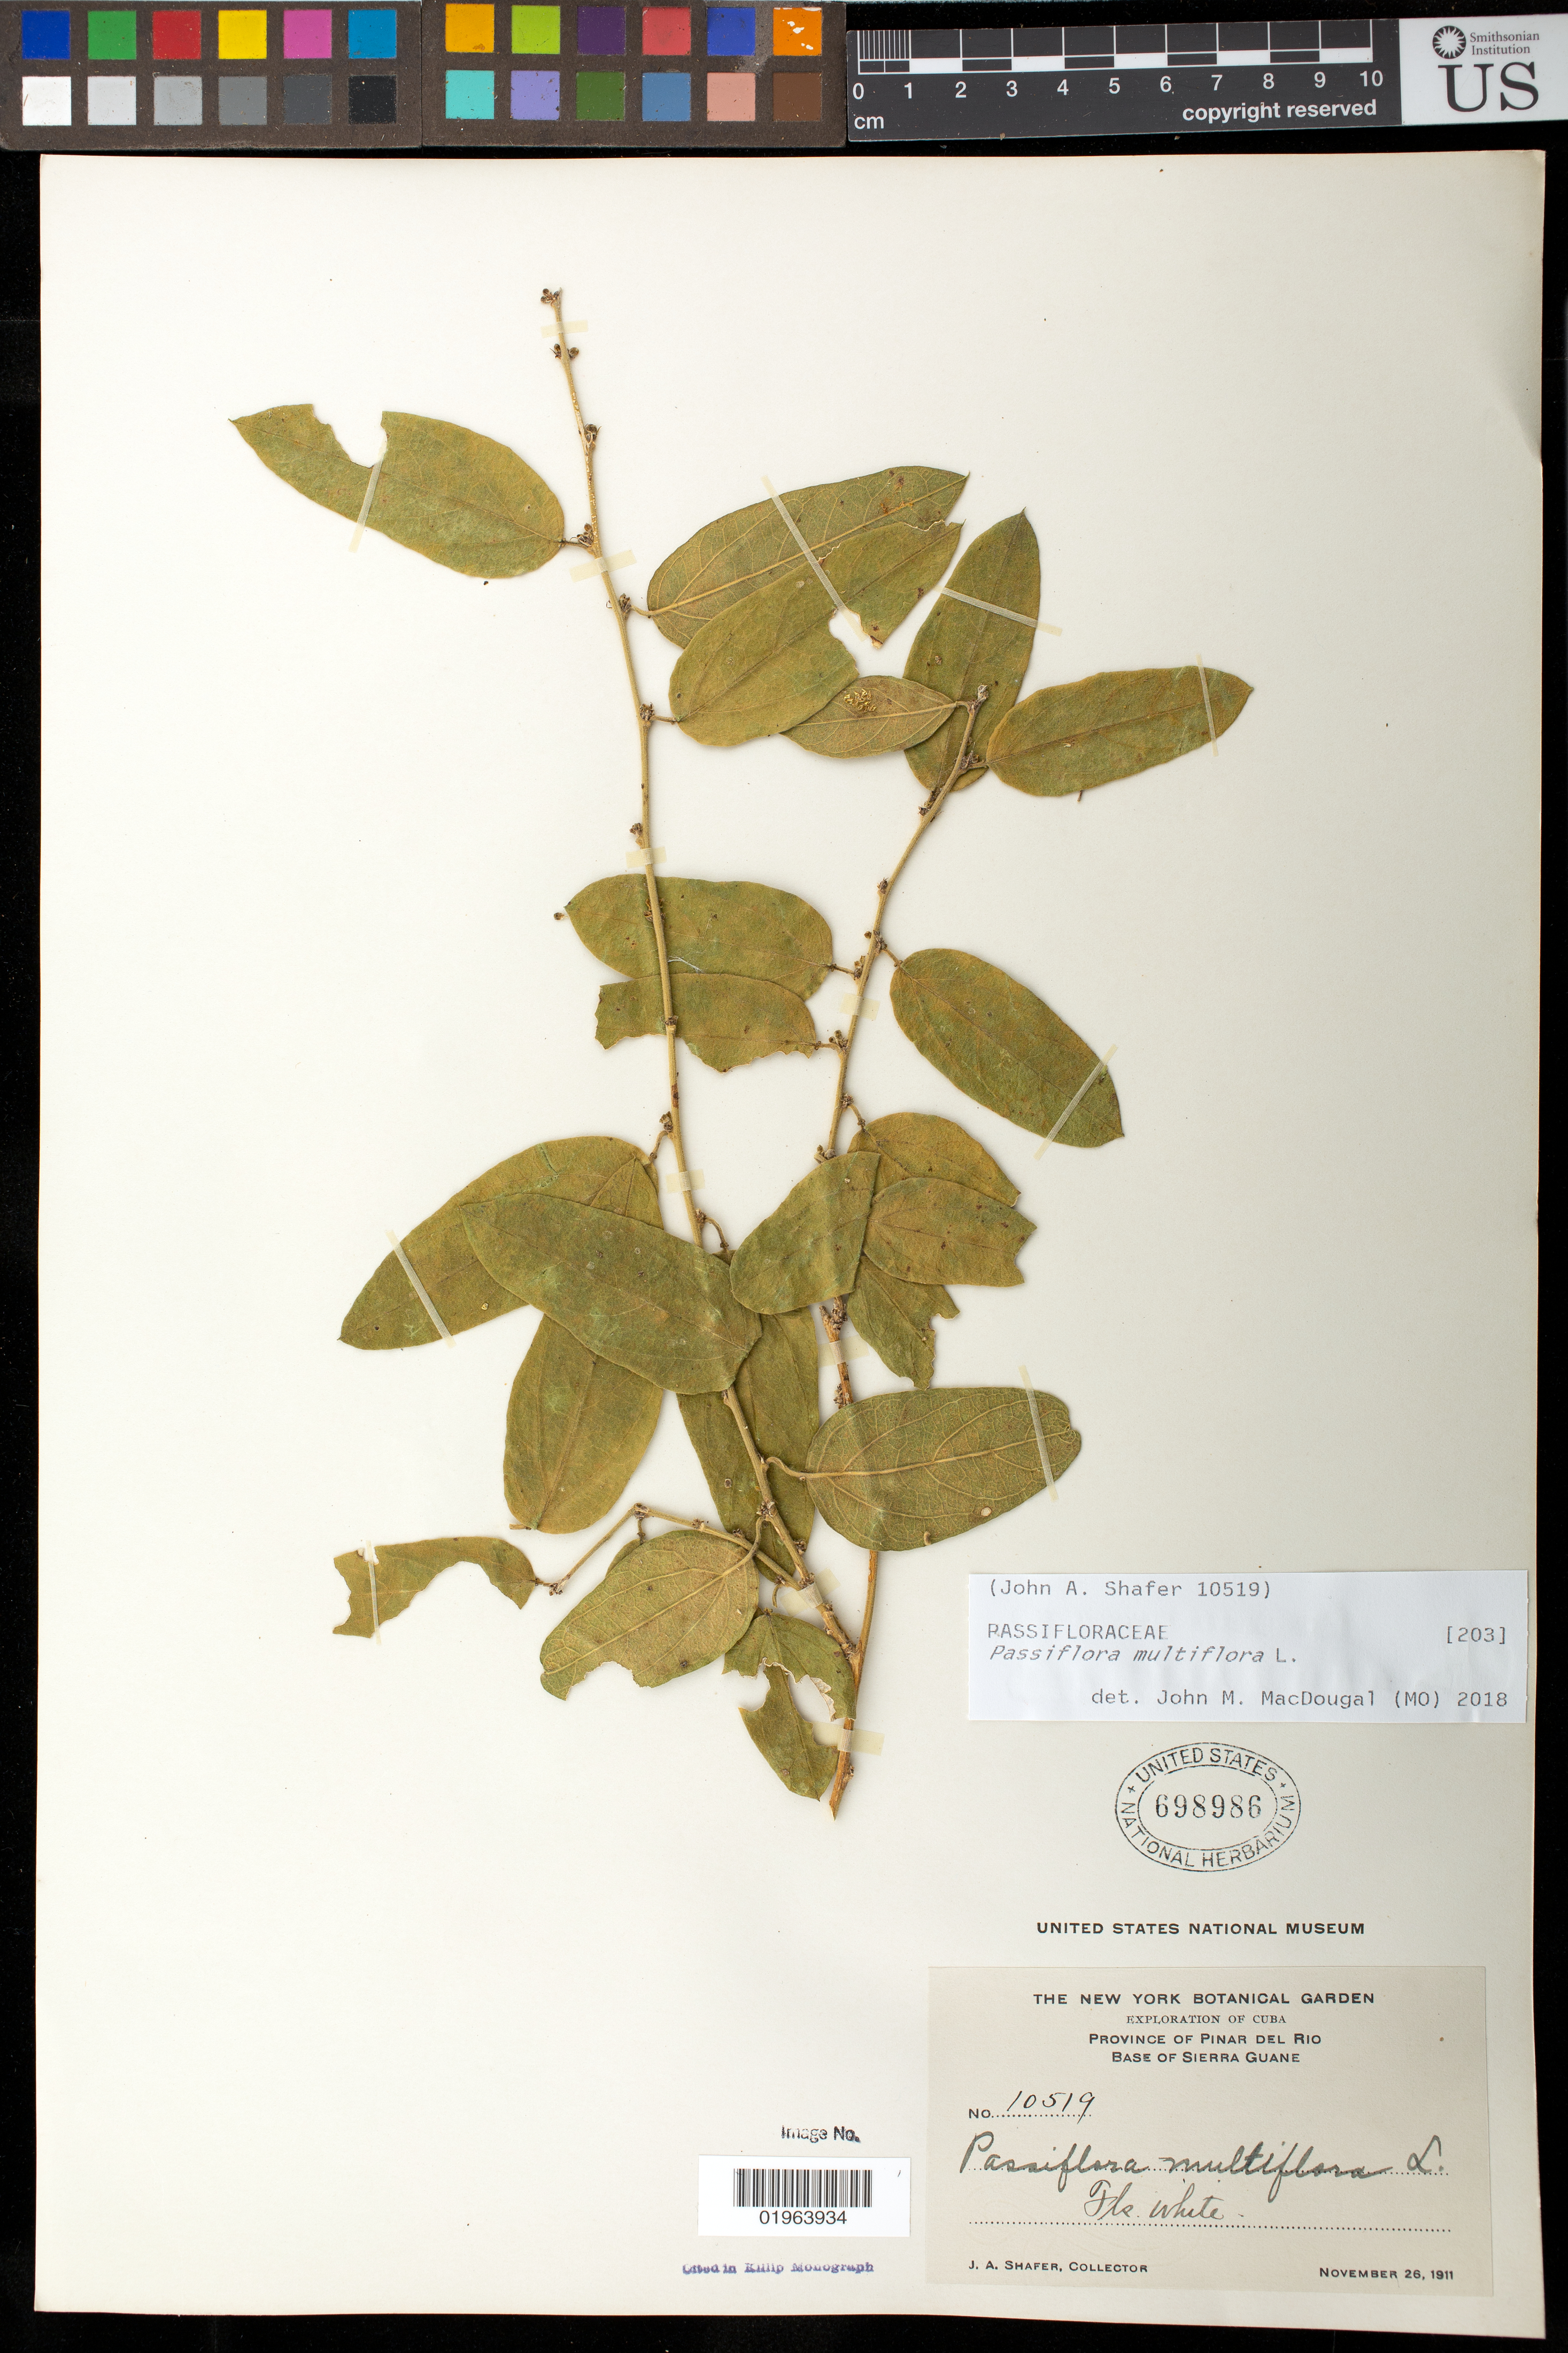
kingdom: Plantae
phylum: Tracheophyta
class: Magnoliopsida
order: Malpighiales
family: Passifloraceae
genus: Passiflora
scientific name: Passiflora multiflora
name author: L.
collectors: J. A. Shafer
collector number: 10519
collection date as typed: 26 Nov 1911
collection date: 1911-11-26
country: Cuba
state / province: Pinar del Río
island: Greater Antilles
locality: Base of Sierra Guane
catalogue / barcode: US 698986